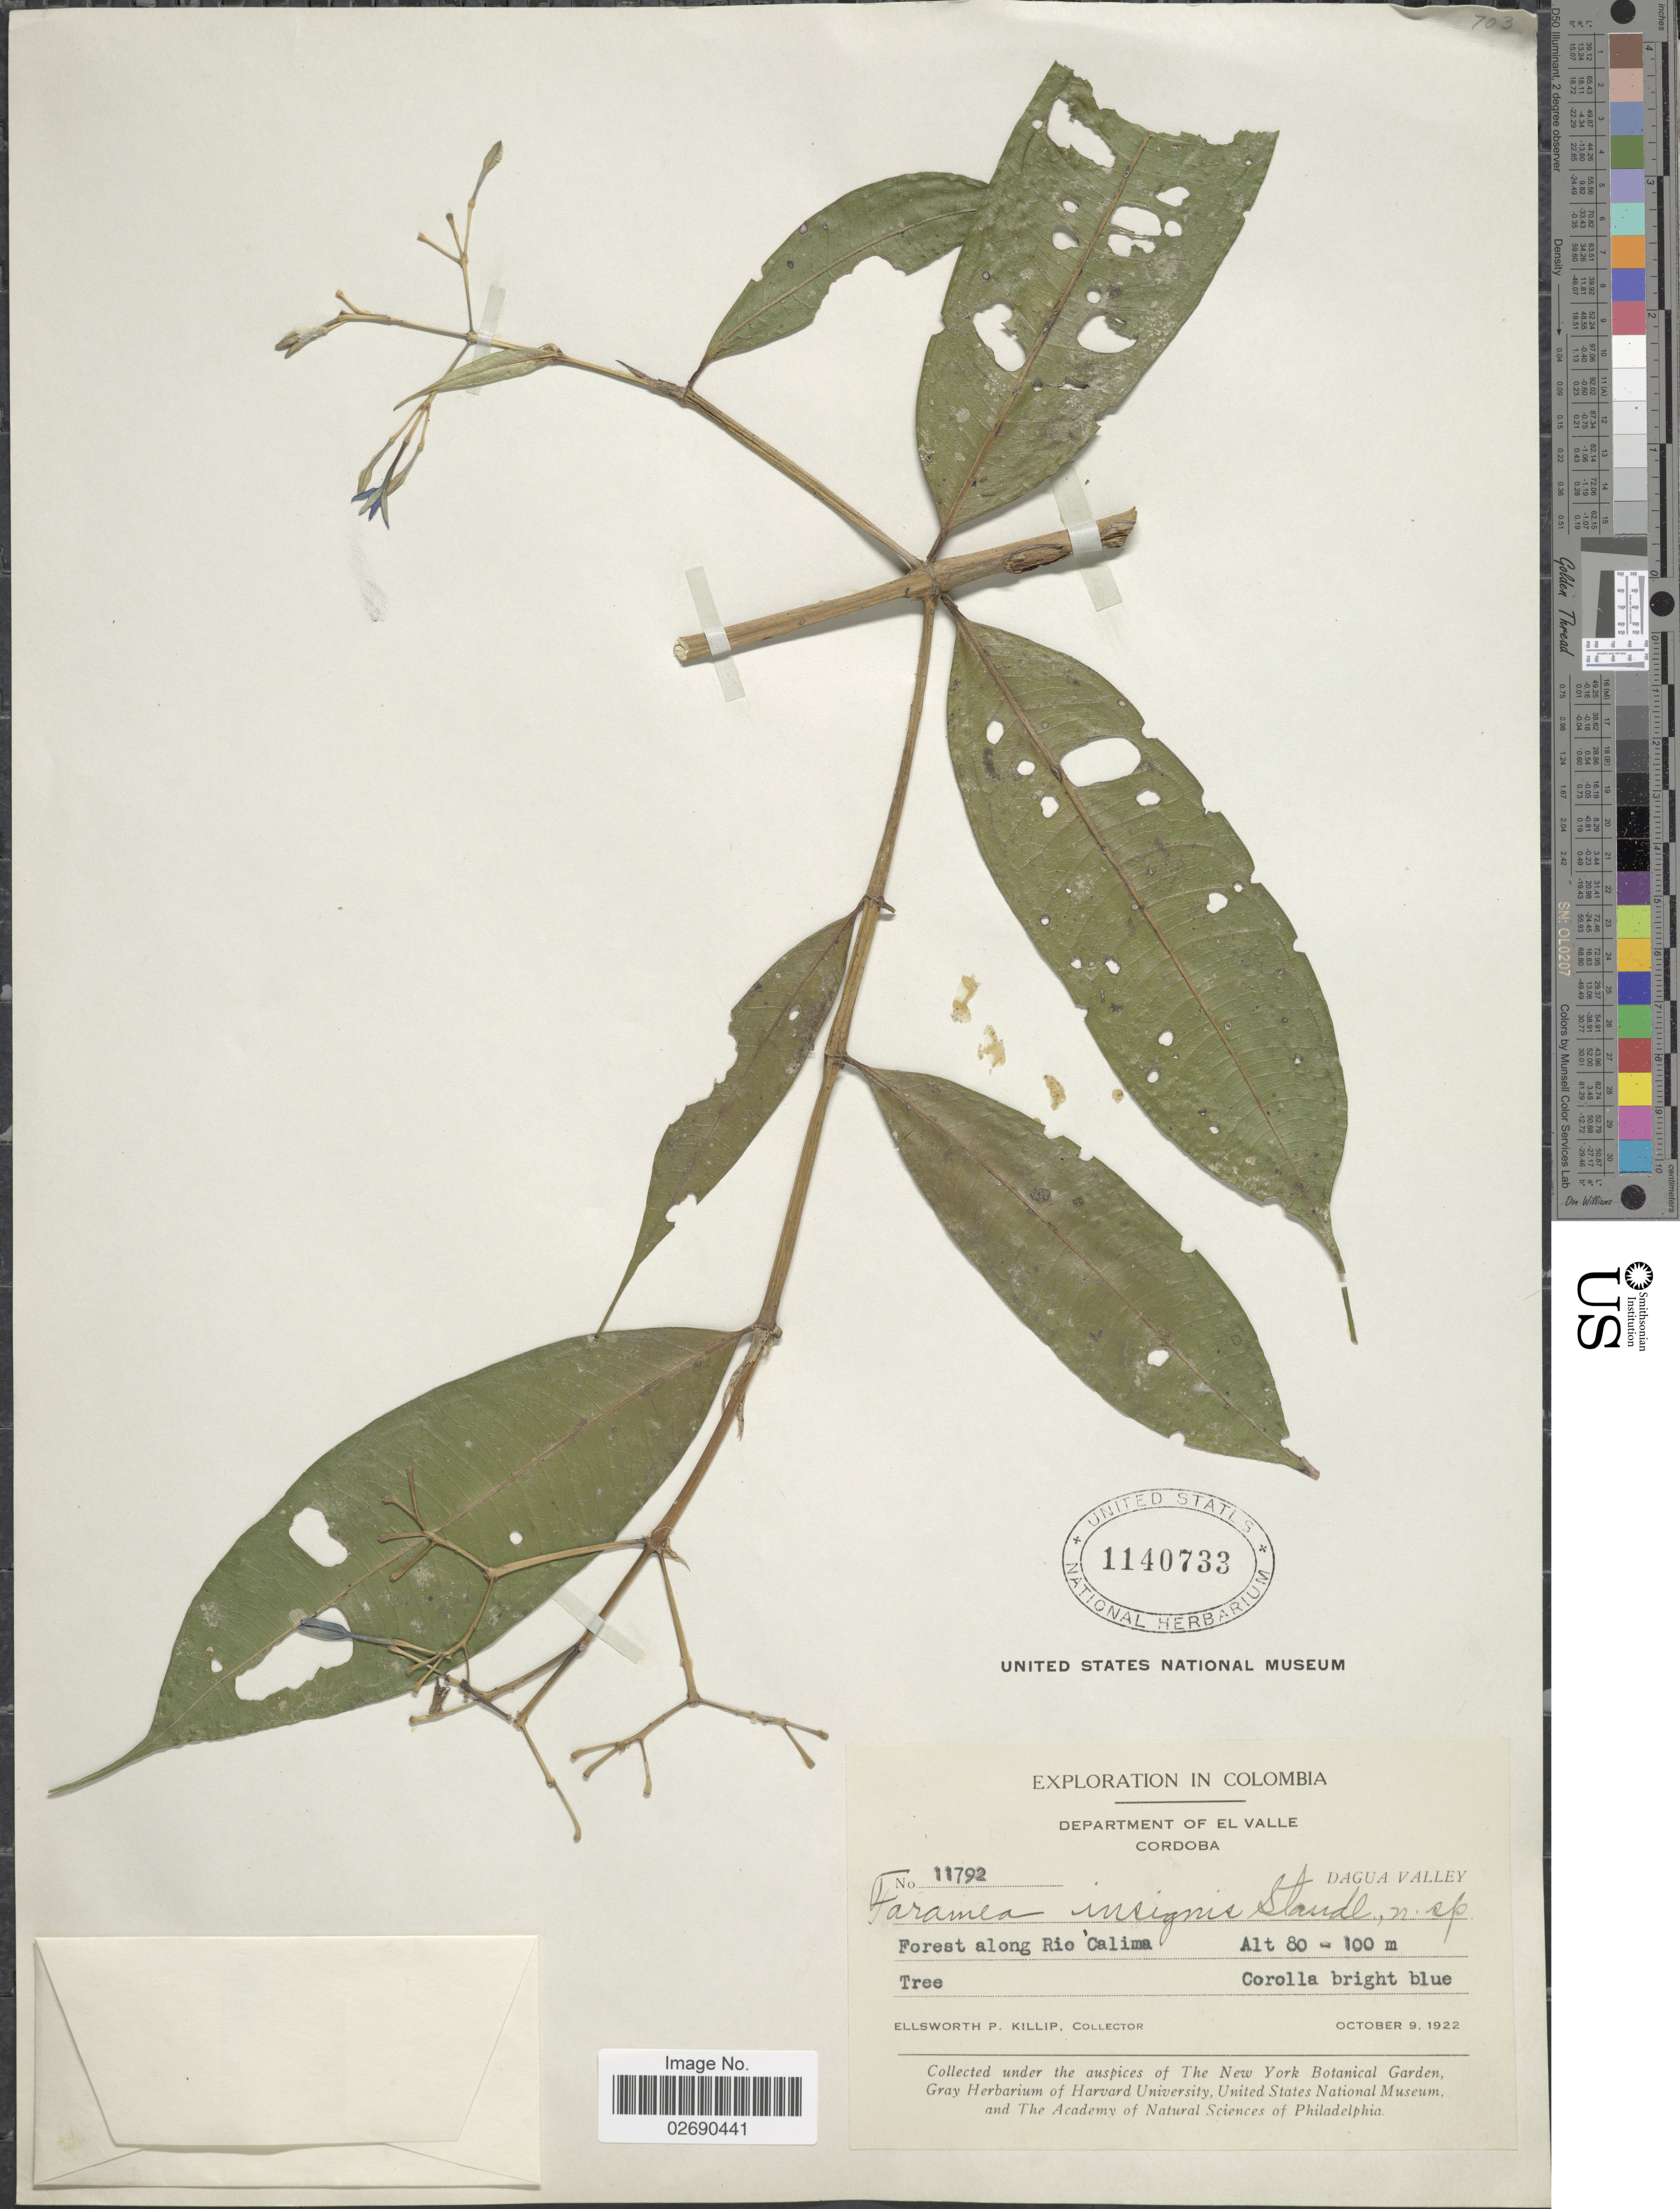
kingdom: Plantae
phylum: Tracheophyta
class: Magnoliopsida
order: Gentianales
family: Rubiaceae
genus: Faramea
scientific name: Faramea insignis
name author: Standl.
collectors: E. P. Killip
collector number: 11792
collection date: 1922-10-09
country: Colombia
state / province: Valle del Cauca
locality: Department of El Valle, Cordoba, Dagua Valley, Forest along Rio Calima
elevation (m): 80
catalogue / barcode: US 1140733